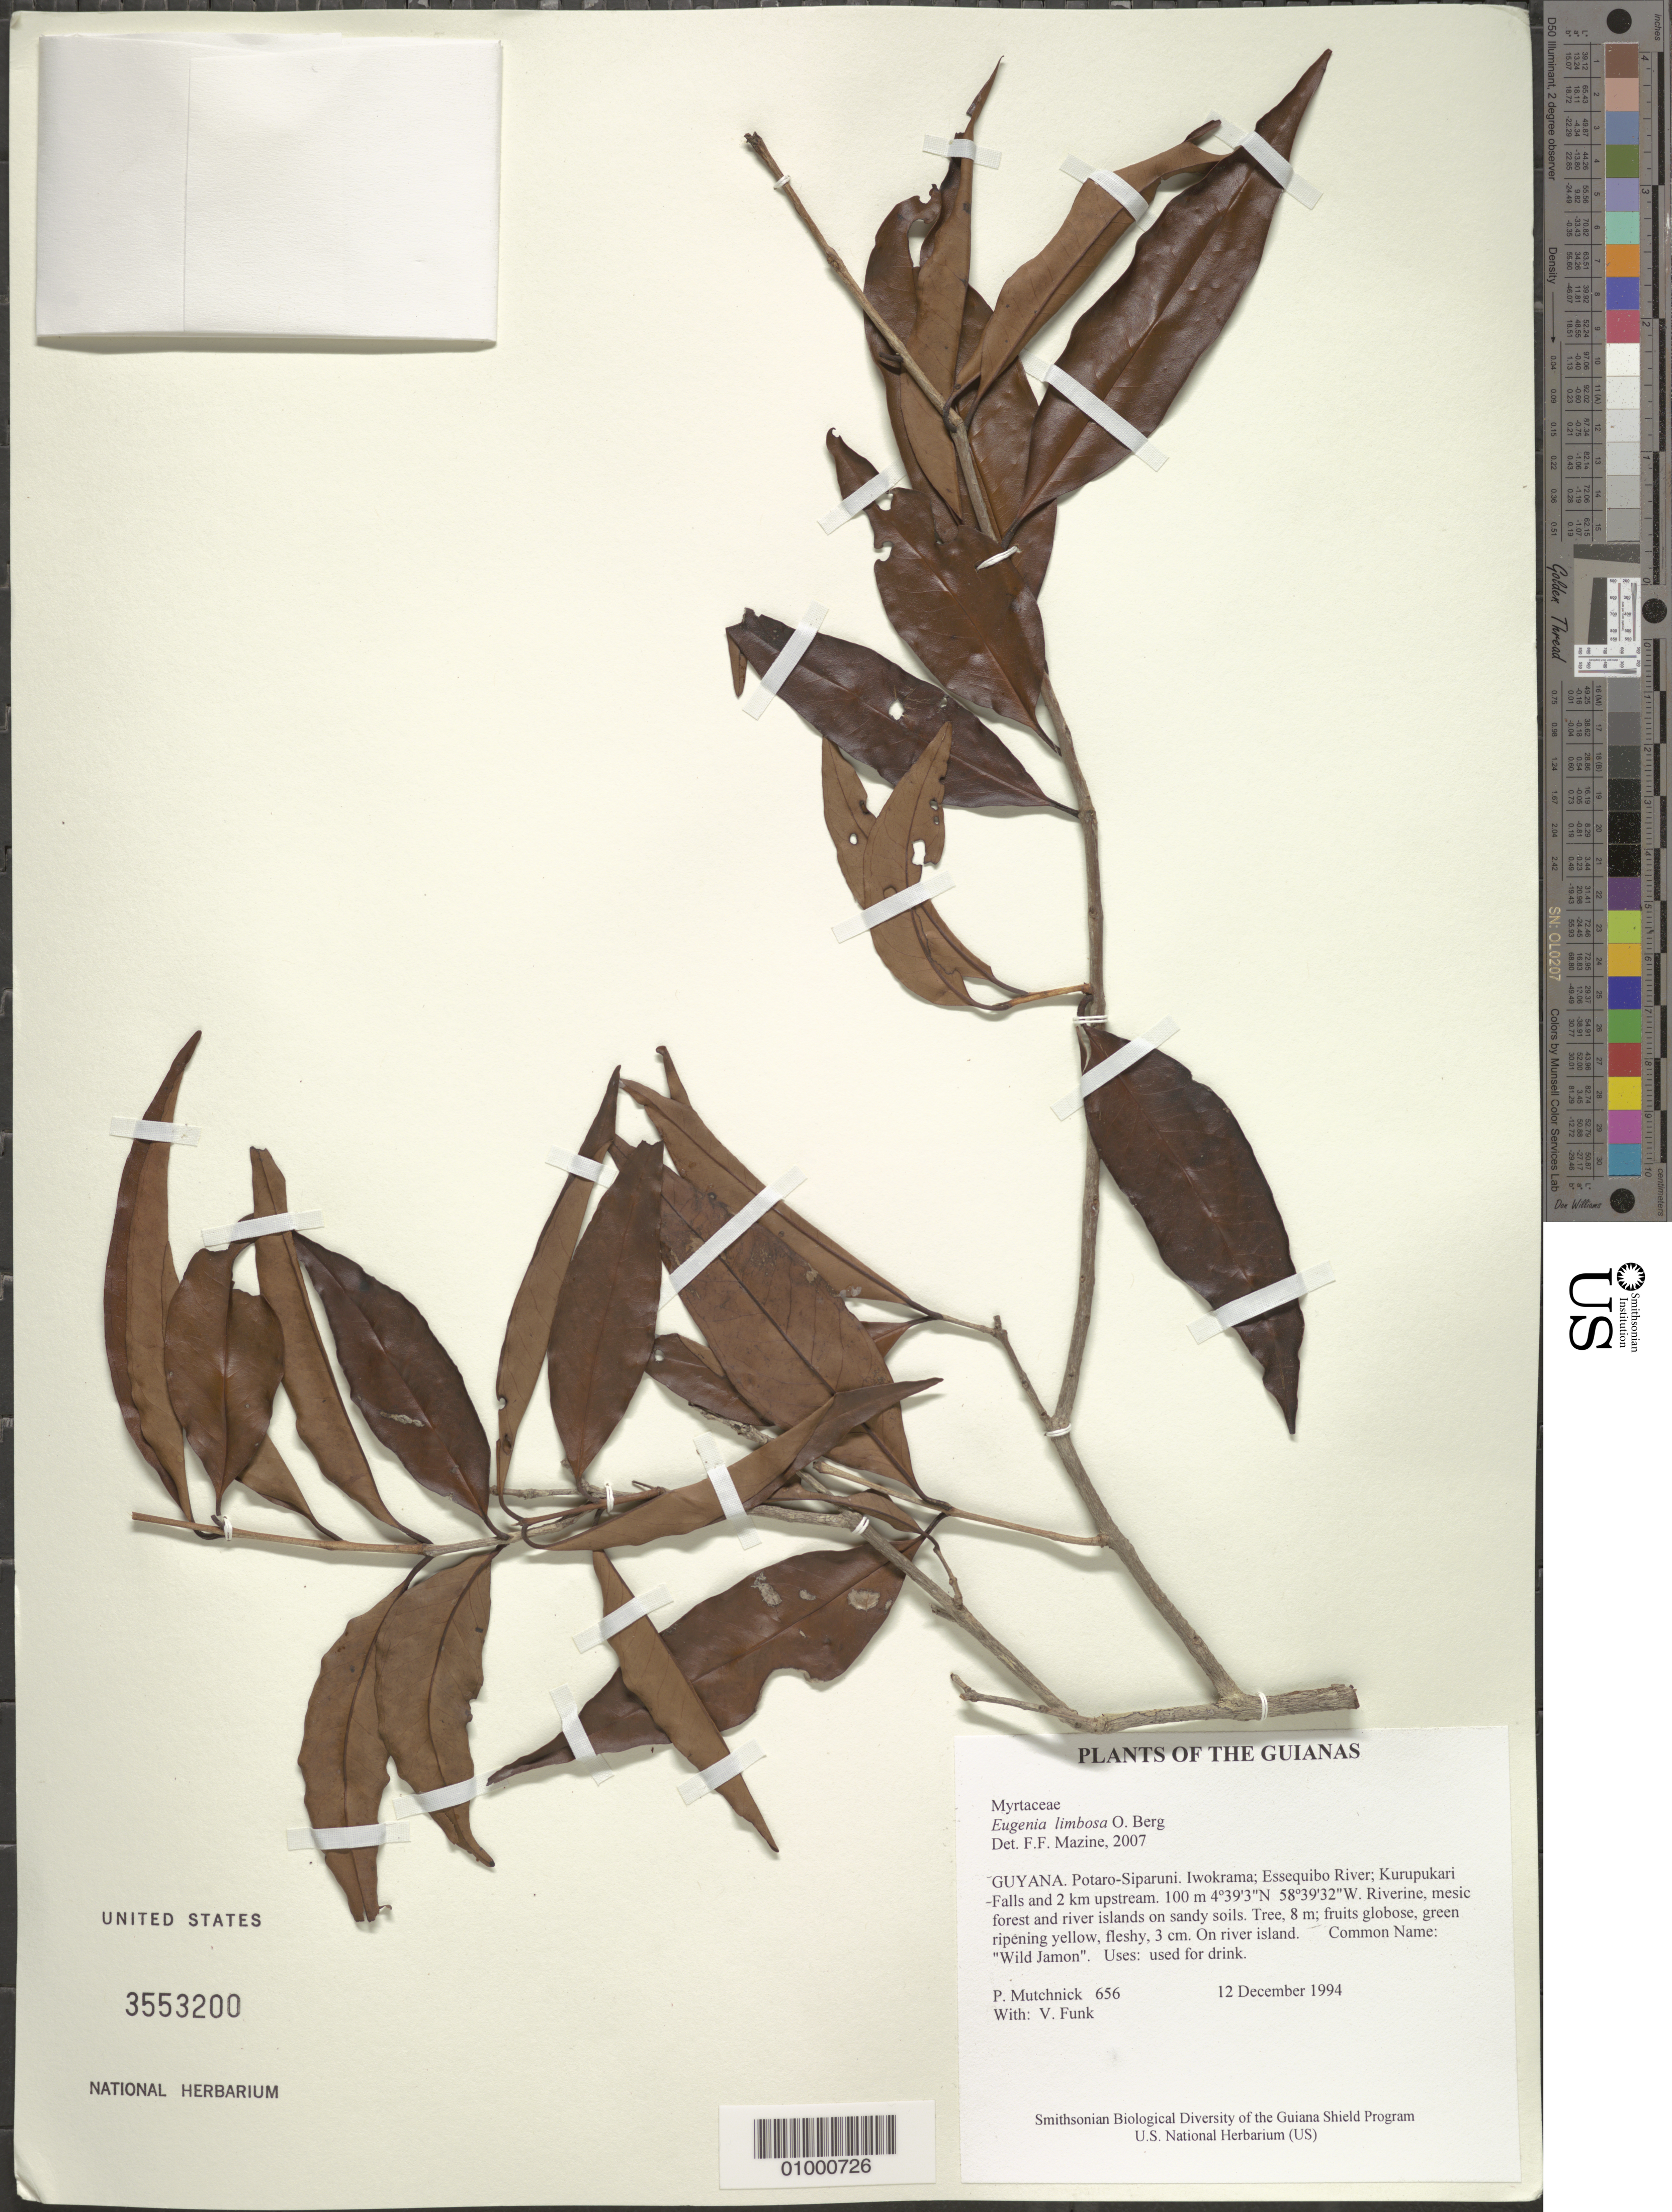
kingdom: Plantae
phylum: Tracheophyta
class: Magnoliopsida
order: Myrtales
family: Myrtaceae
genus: Eugenia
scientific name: Eugenia limbosa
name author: O. Berg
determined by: Mazine, Fiorella F.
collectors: P. Mutchnick & V. Funk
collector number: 656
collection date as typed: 12 December 1994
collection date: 1994-12-12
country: Guyana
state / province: Potaro-Siparuni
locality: Iwokrama; Essequibo River; Kurupukari Falls and 2 km upstream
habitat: Riverine, mesic forest and river islands on sandy soils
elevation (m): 100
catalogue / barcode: US 3553200